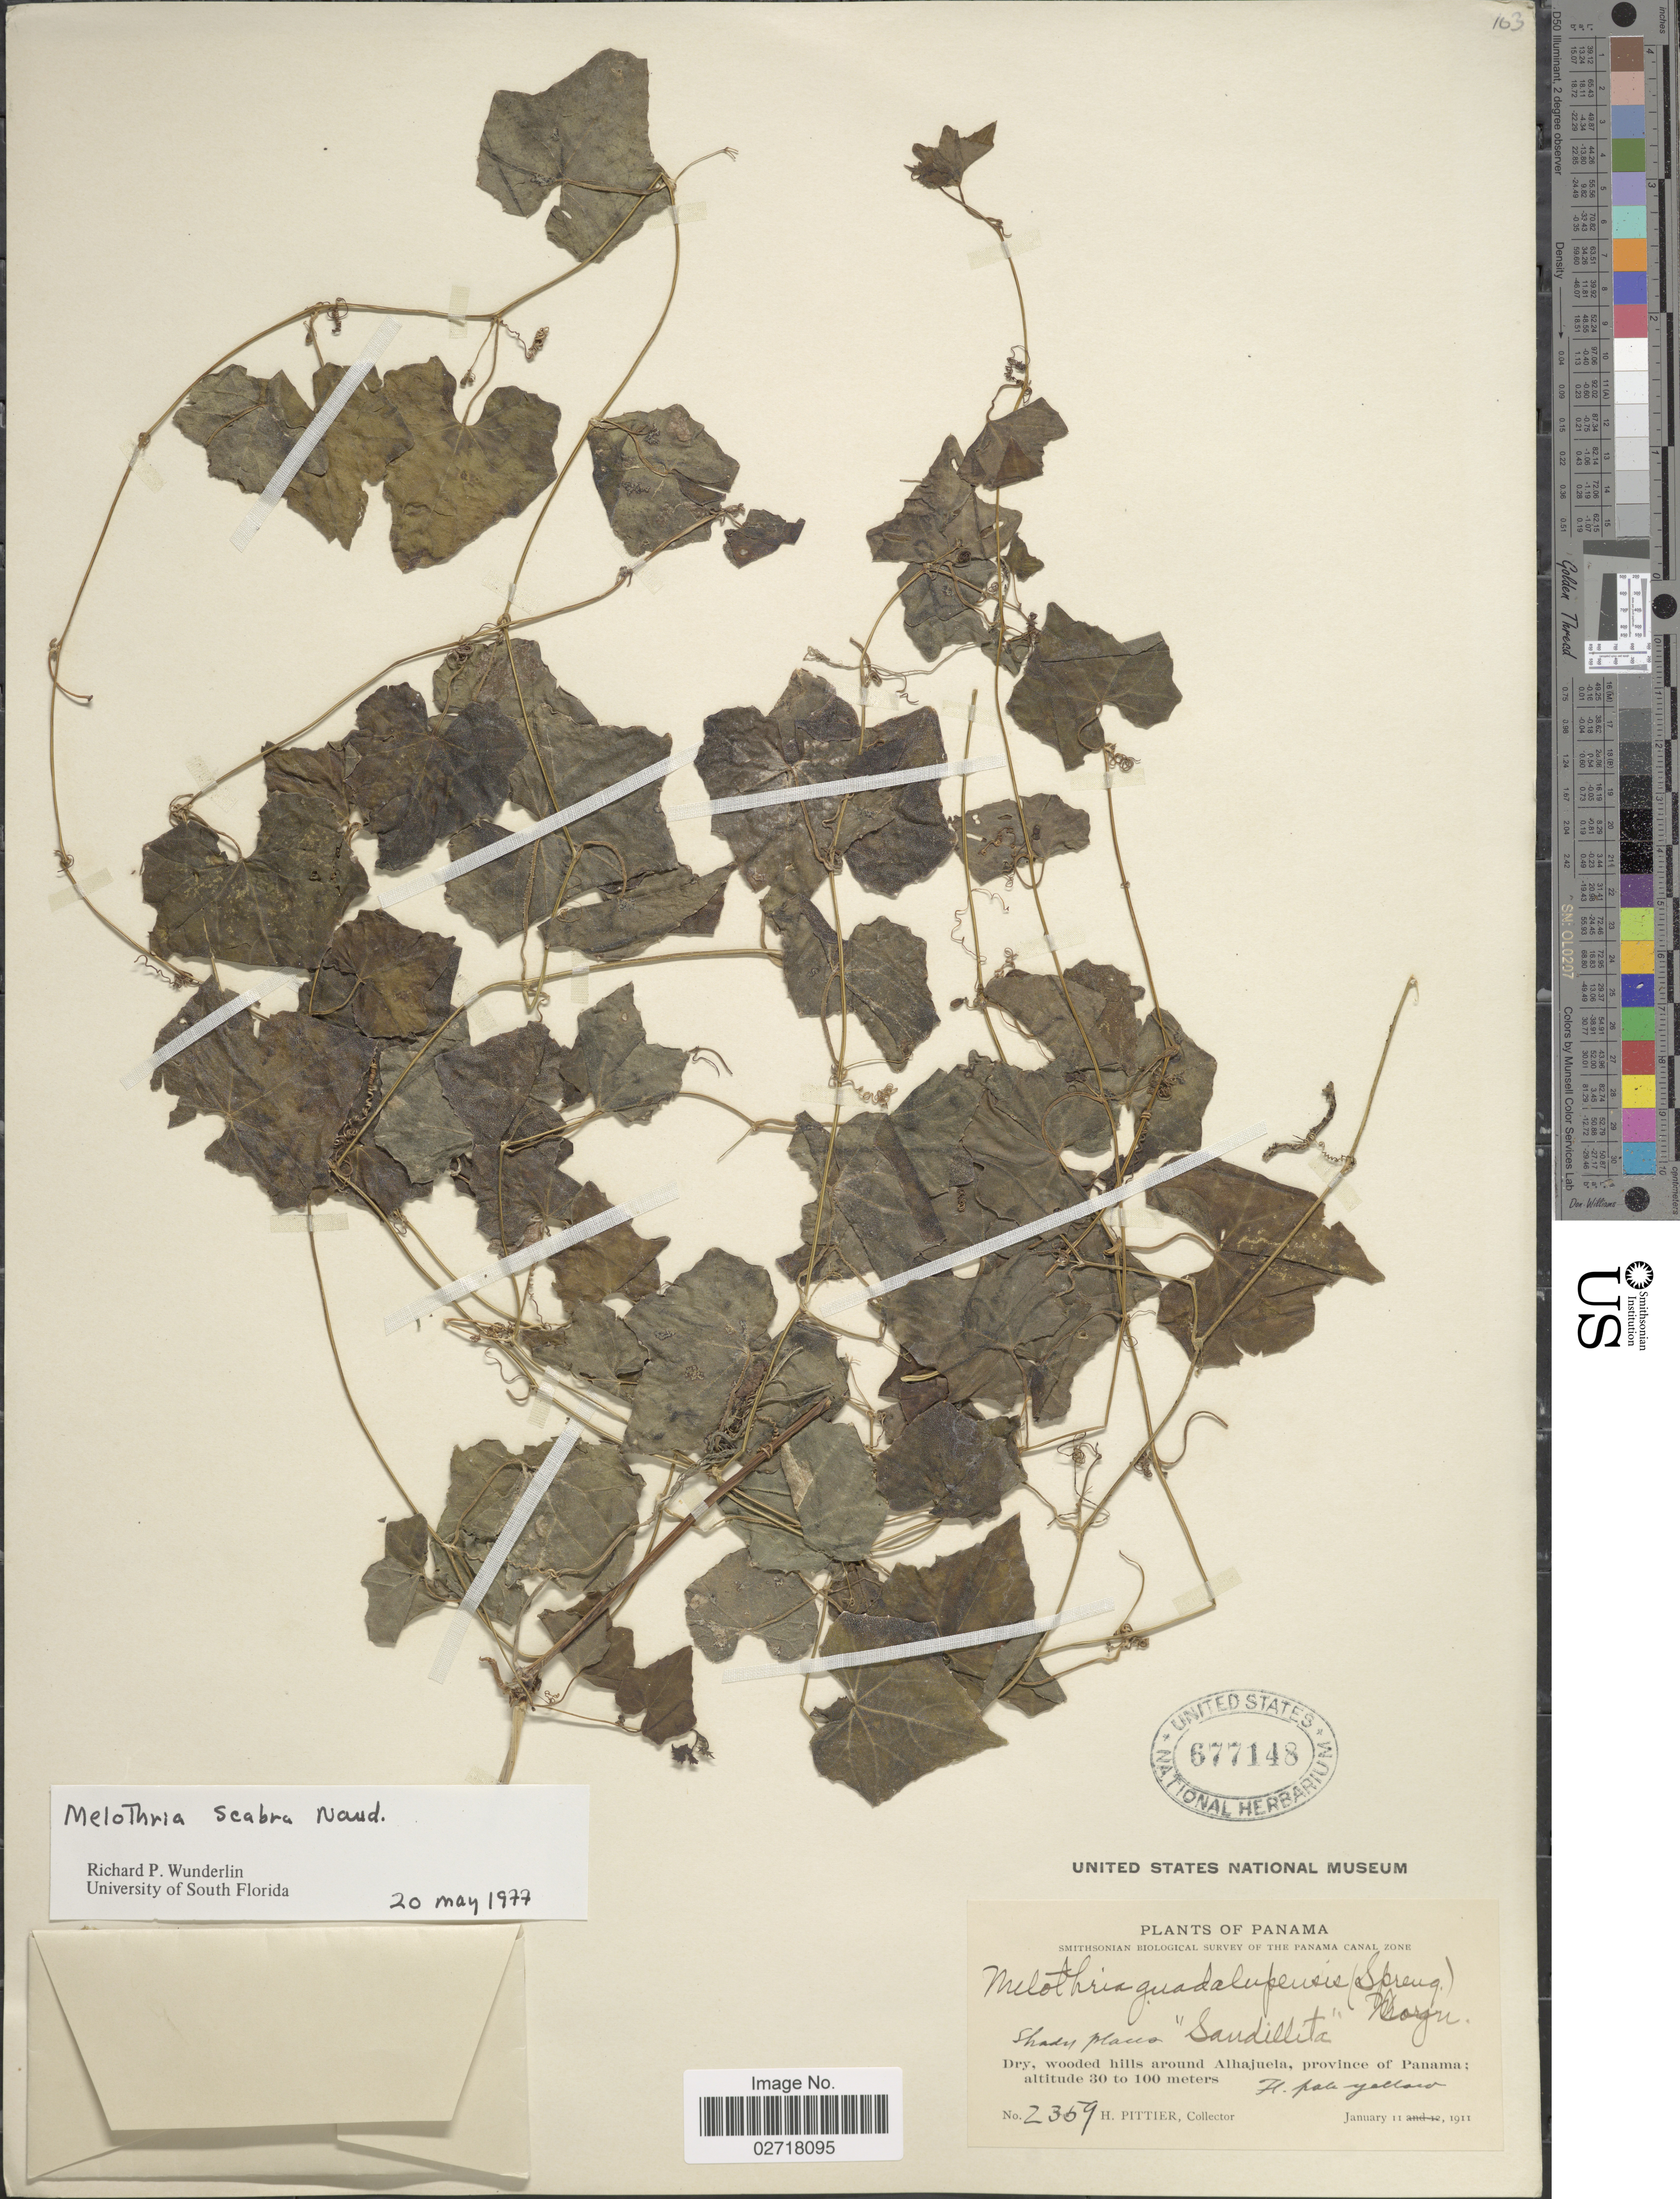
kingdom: Plantae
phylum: Tracheophyta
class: Magnoliopsida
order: Cucurbitales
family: Cucurbitaceae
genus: Melothria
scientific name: Melothria scabra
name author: Naudin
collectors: H. F. Pittier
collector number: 2359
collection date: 1911-01-11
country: Panama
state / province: Panamá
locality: Wooded hills around Alhajuela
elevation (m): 30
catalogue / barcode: US 677148